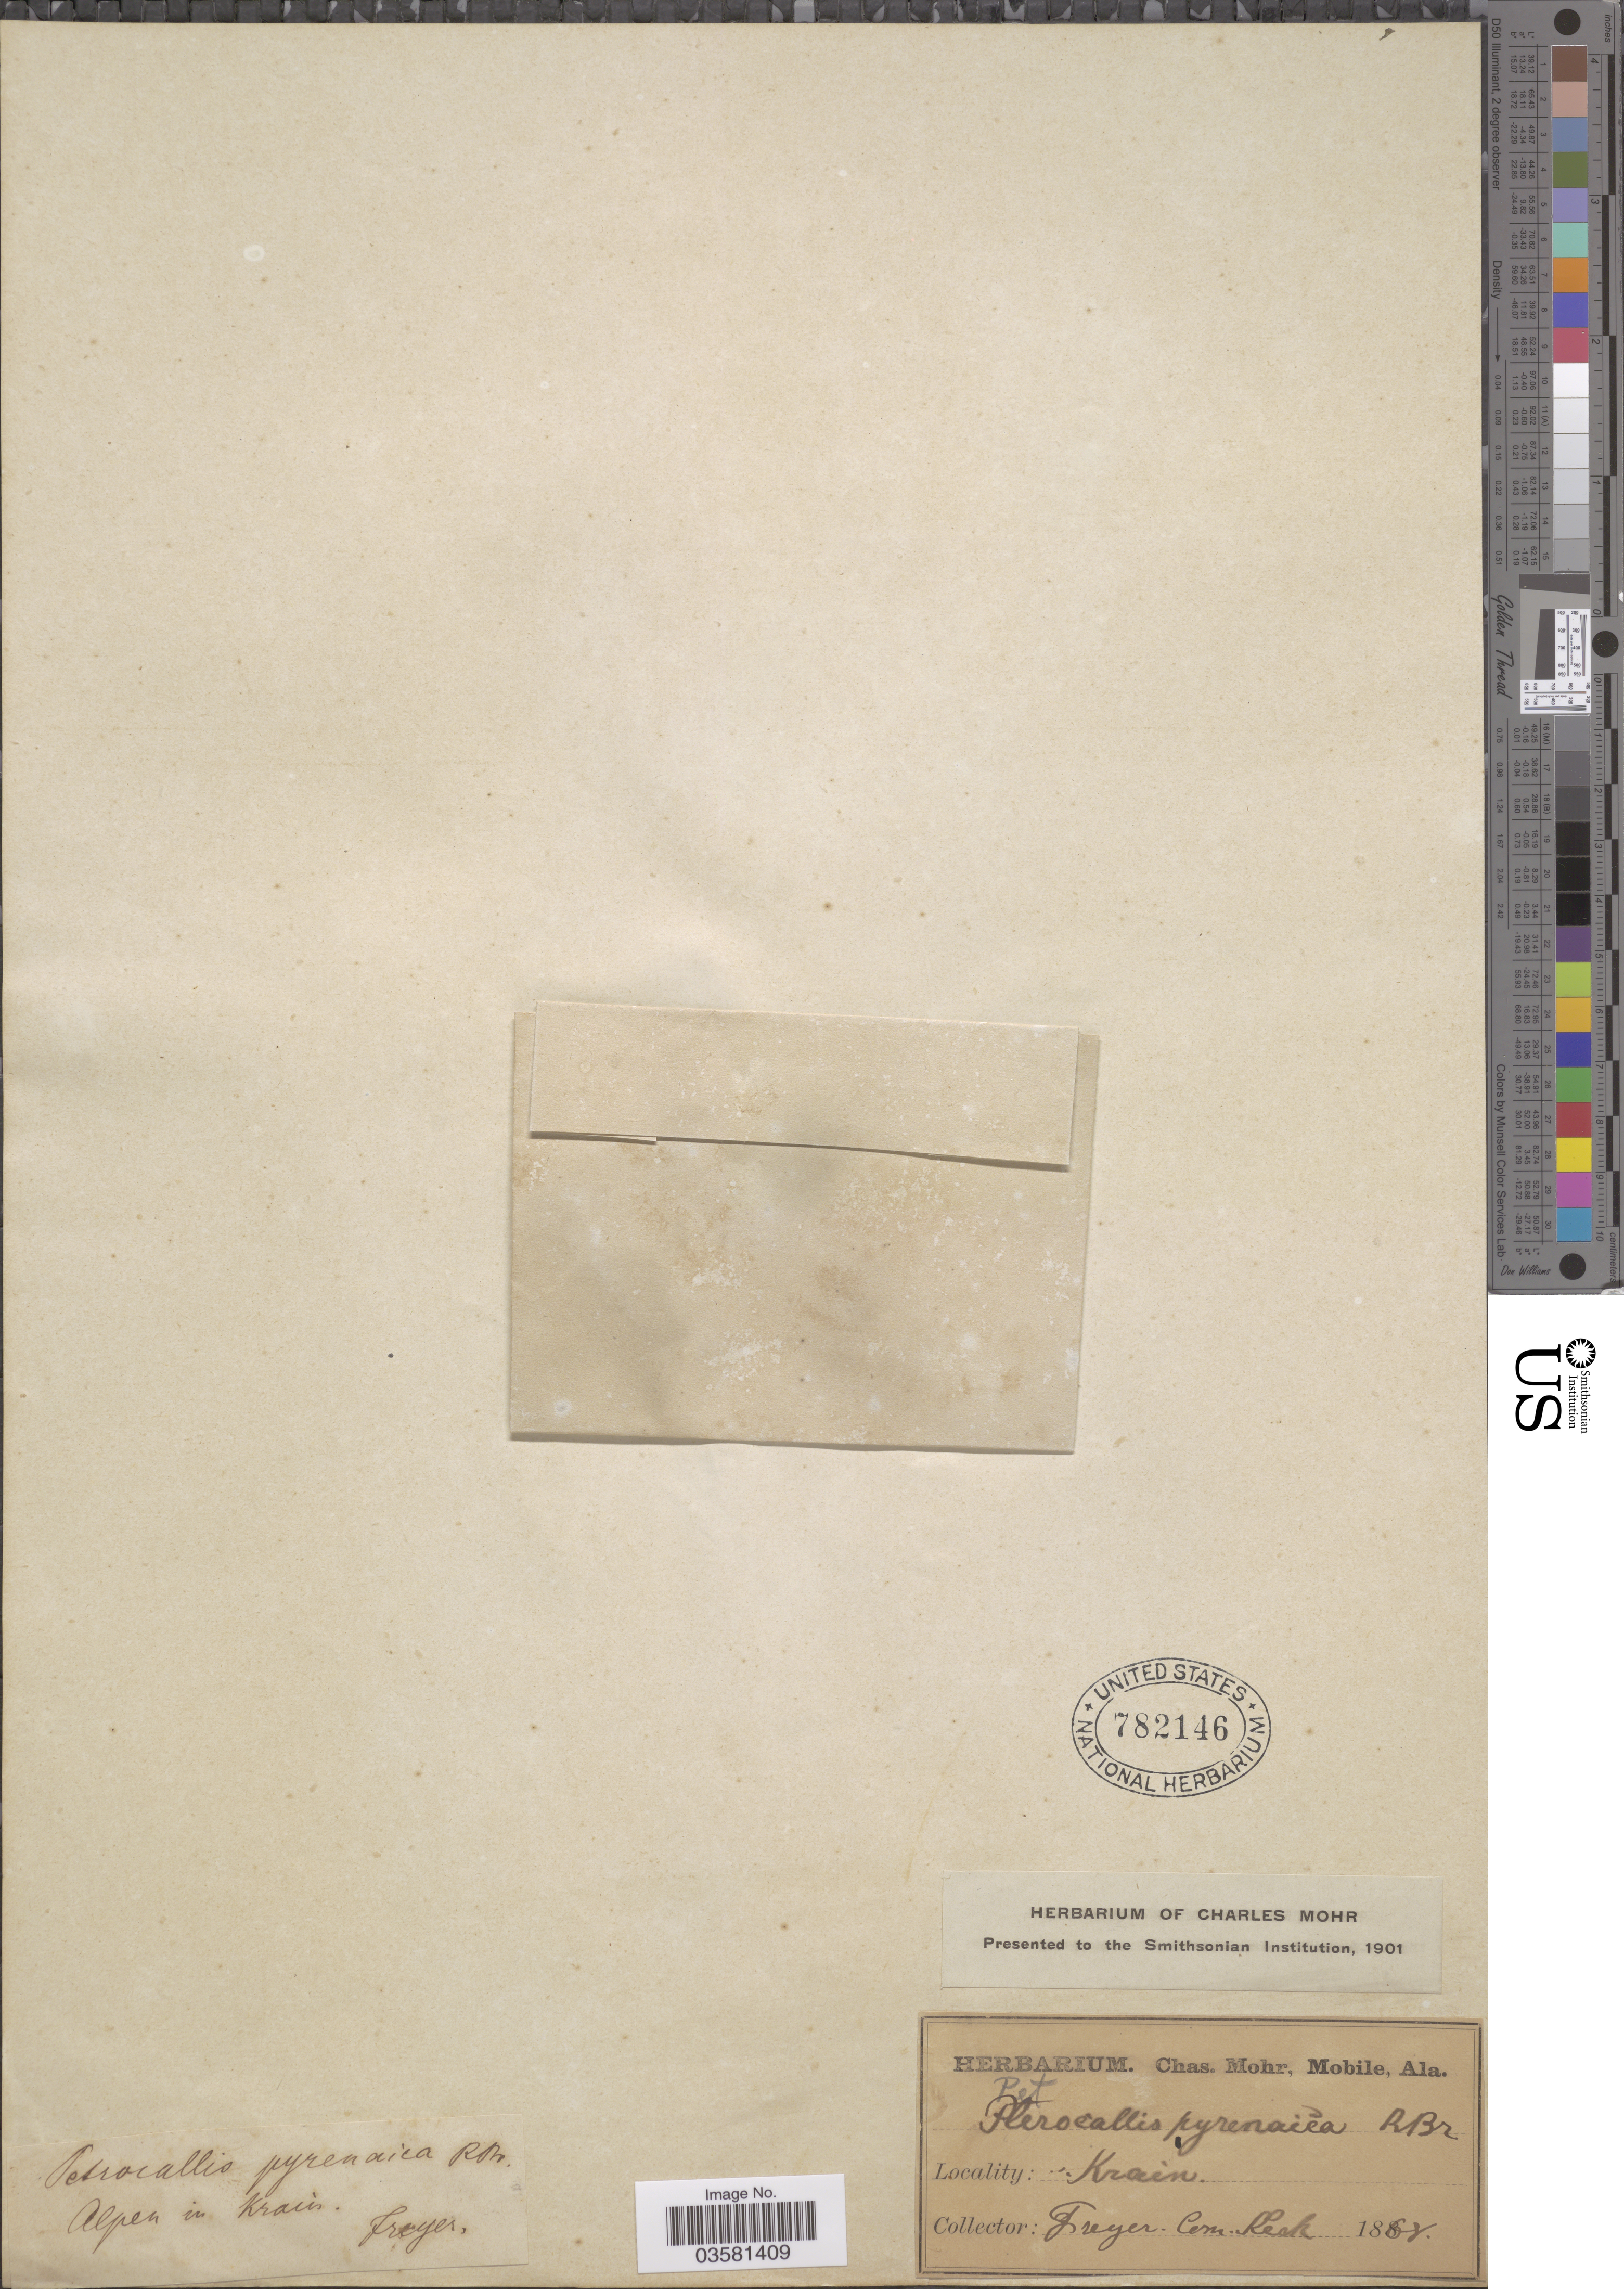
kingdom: Plantae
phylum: Tracheophyta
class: Magnoliopsida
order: Brassicales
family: Brassicaceae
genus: Petrocallis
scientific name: Petrocallis pyrenaica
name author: (L.) W.T. Aiton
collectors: -. Freyer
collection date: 1862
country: Slovenia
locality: Alpen in Krain.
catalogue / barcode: US 782146